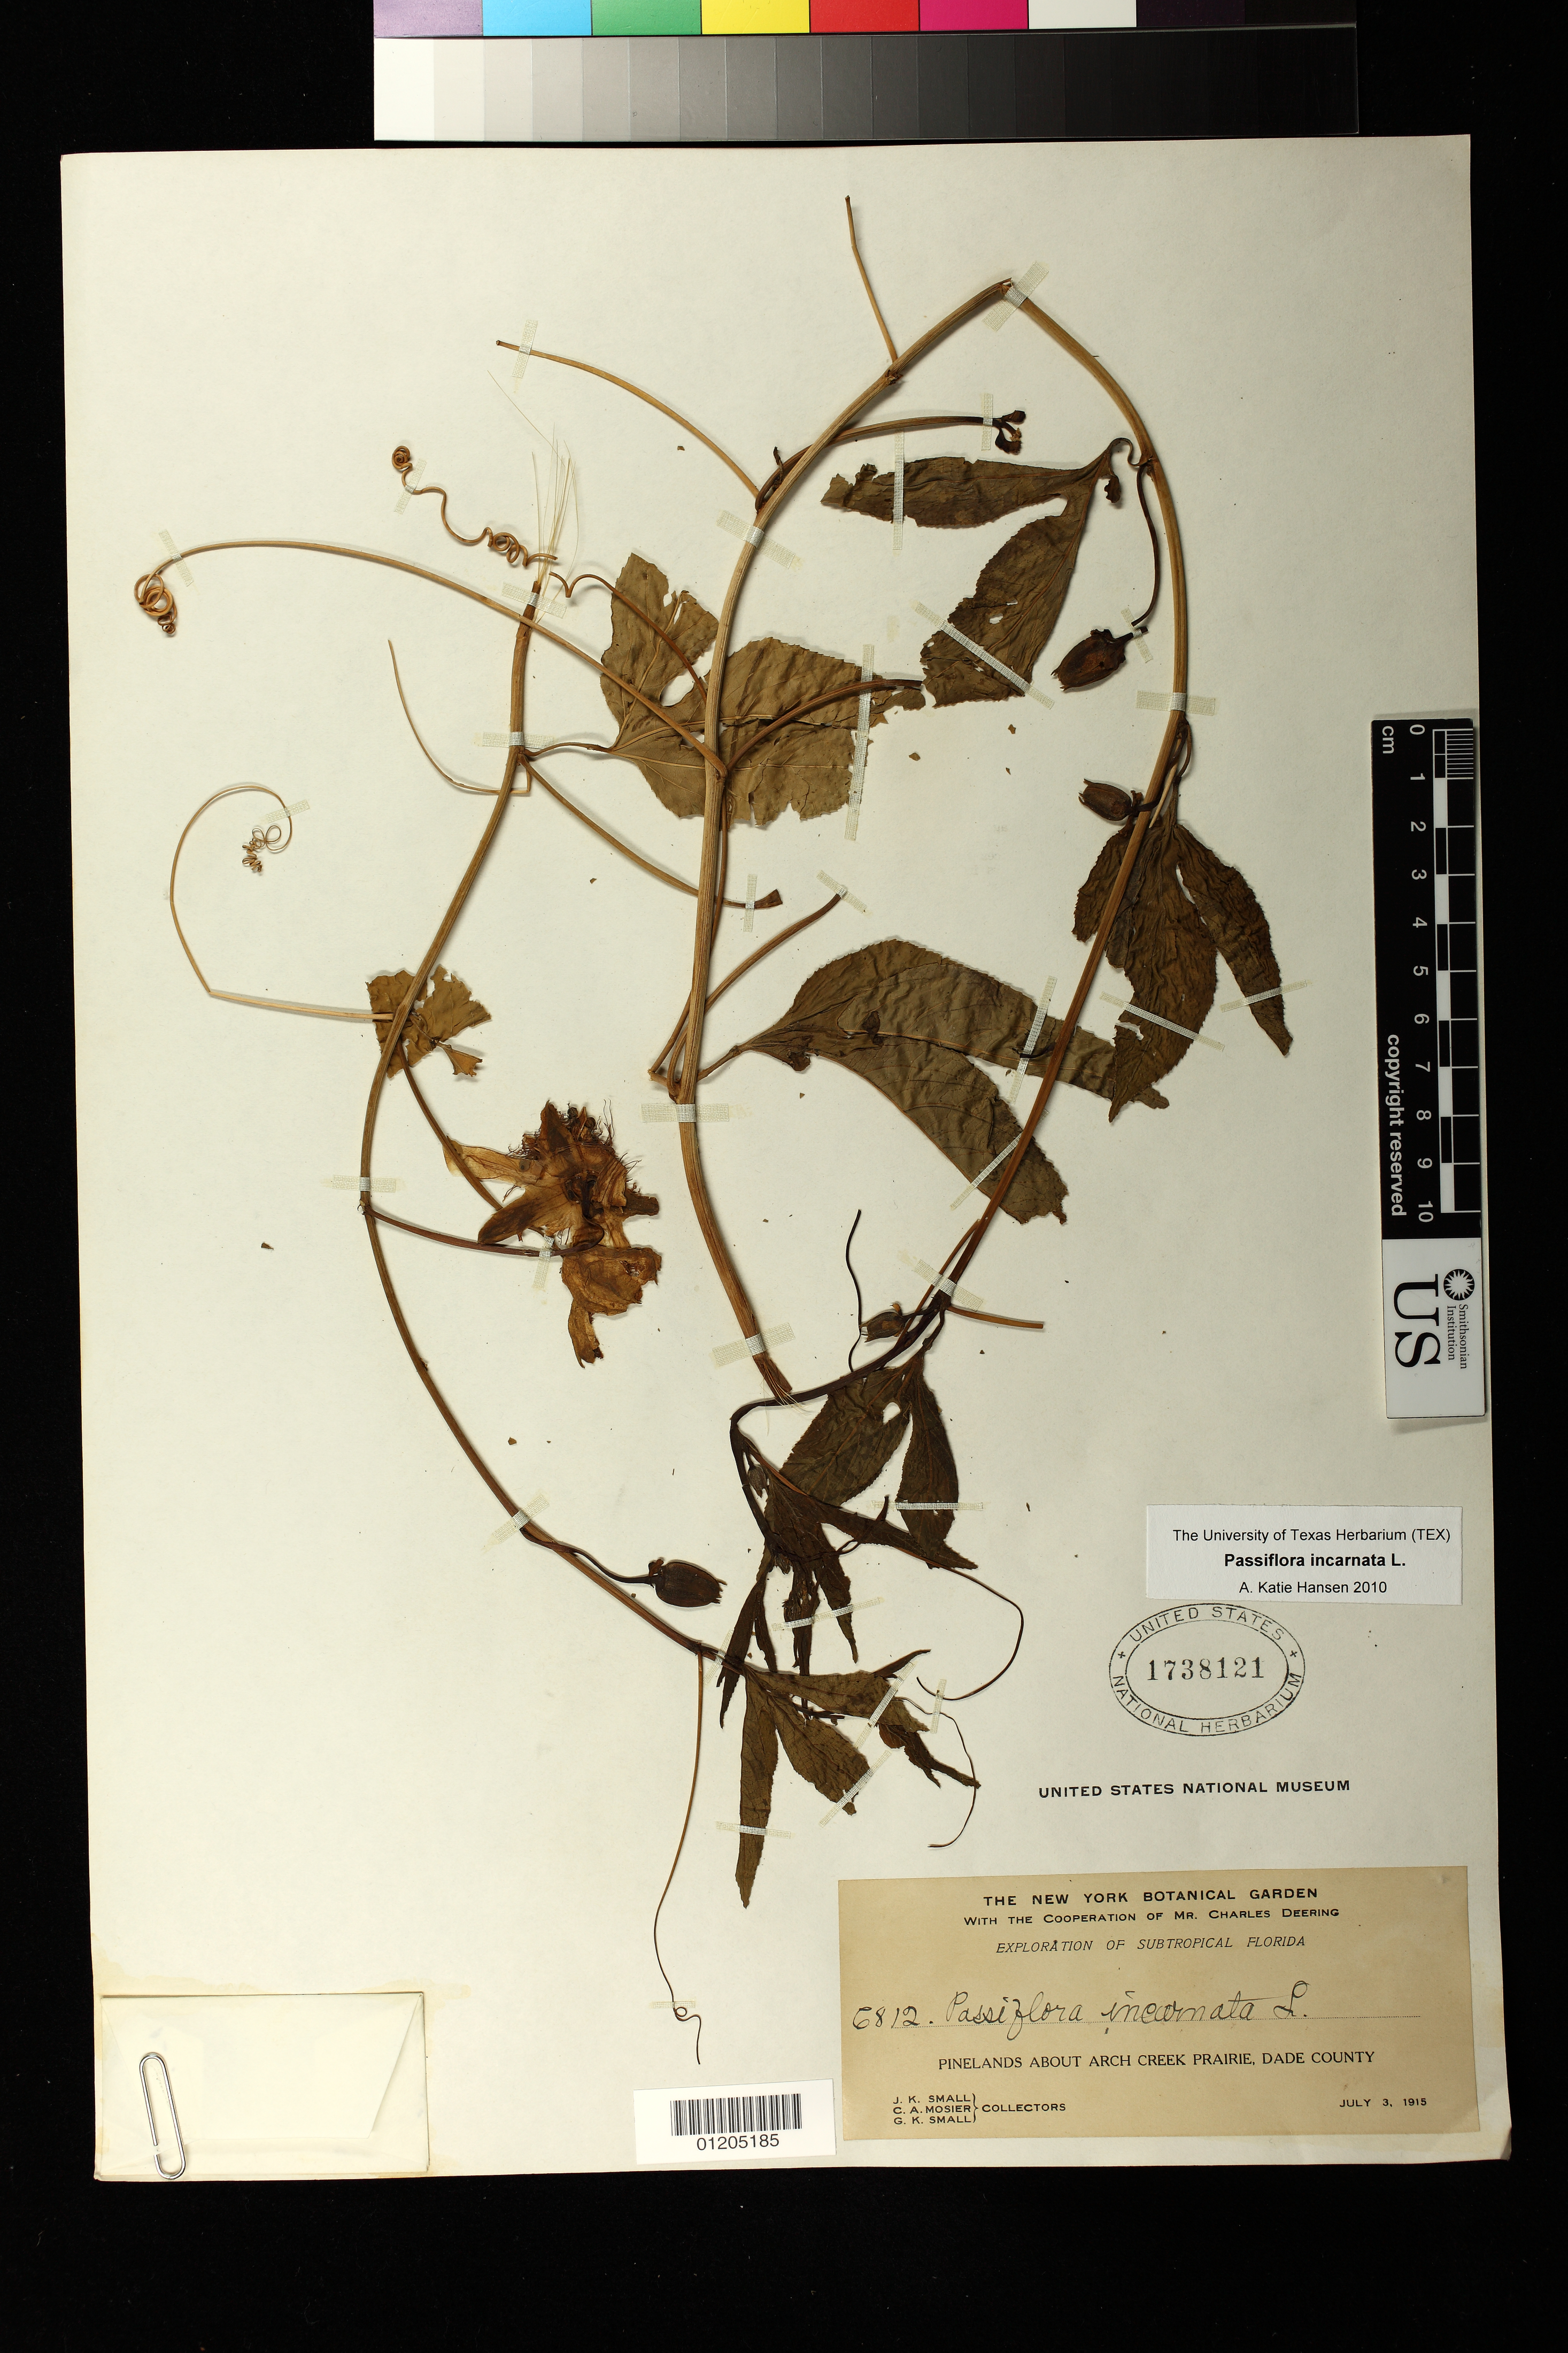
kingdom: Plantae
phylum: Tracheophyta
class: Magnoliopsida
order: Malpighiales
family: Passifloraceae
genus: Passiflora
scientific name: Passiflora incarnata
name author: L.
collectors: J. K. Small, C. A. Mosier & G. K. Small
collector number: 6812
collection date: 1915-07-03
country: United States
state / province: Florida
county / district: Dade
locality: Miami, pinelands about Arch Creek Prairie.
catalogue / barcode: US 1738121